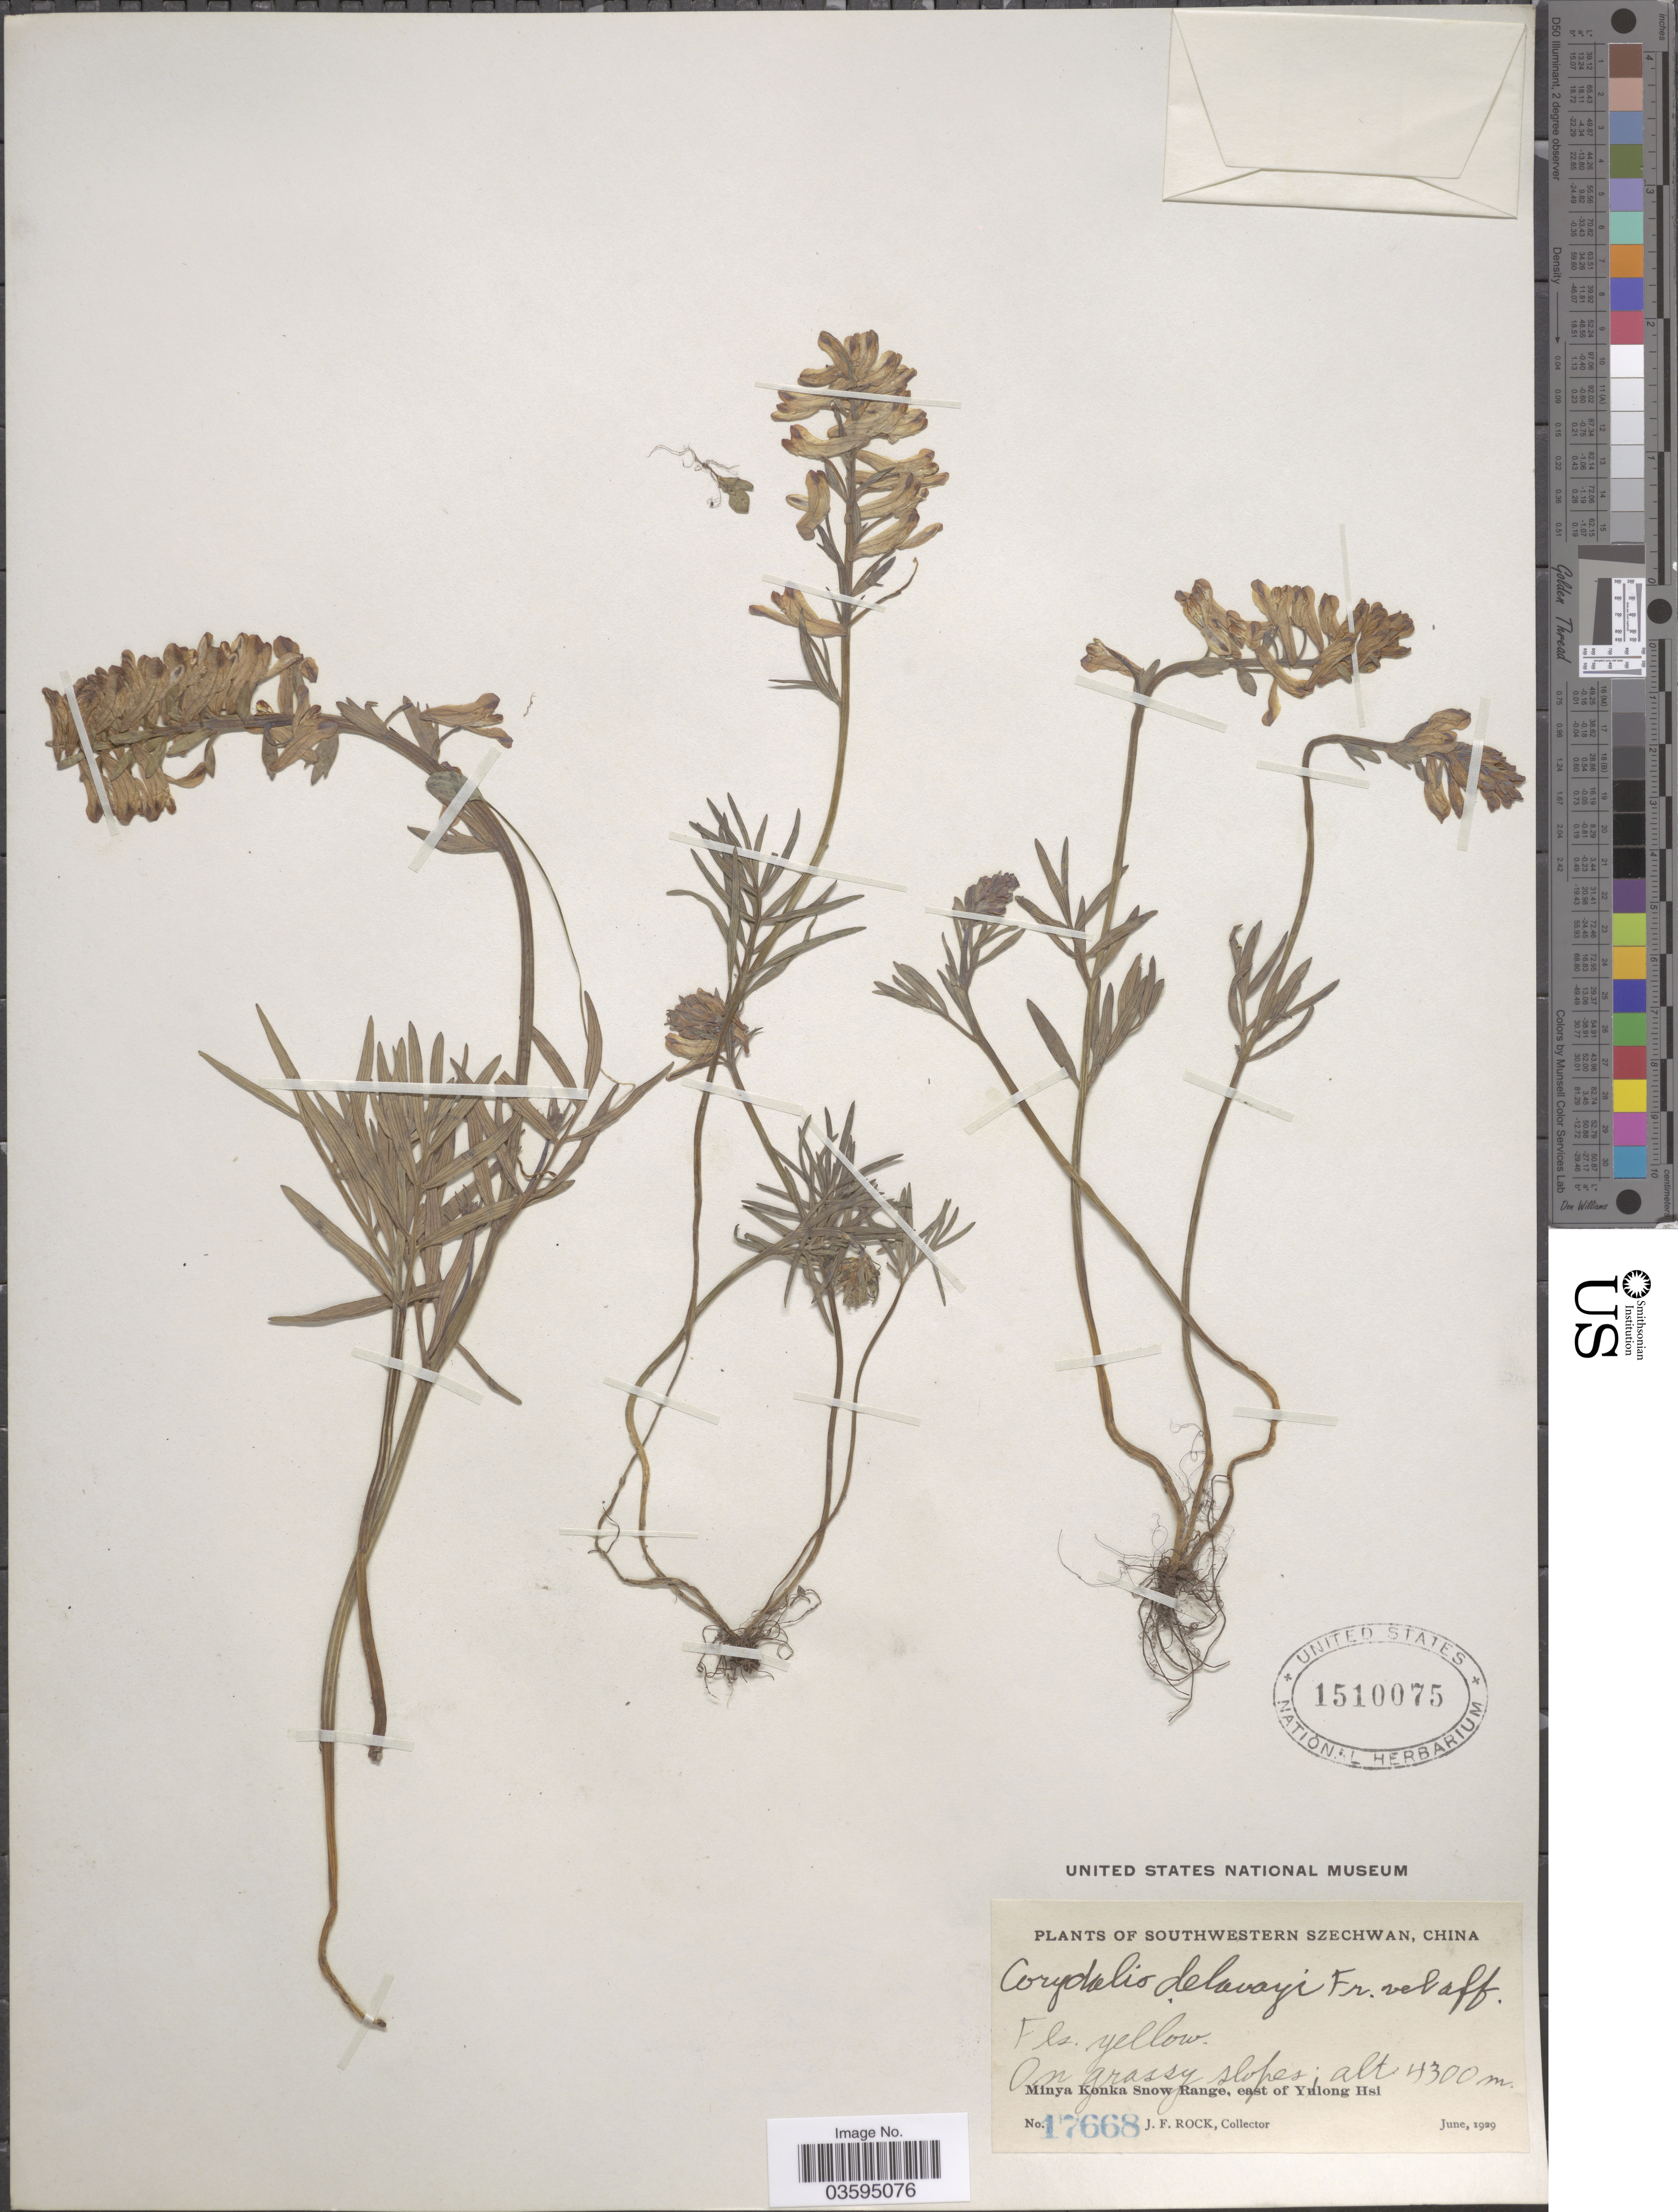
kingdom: Plantae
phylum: Tracheophyta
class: Magnoliopsida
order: Ranunculales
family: Papaveraceae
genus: Corydalis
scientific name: Corydalis delavayi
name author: Franch.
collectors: J. Rock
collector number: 17668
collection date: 1929-06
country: China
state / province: Sichuan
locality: The Muli (or Mili) Kingdom. Southwestern Szechuan. Minya Konka Snow Range, east of Yulong Hsi.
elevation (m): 4300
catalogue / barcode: US 1510075